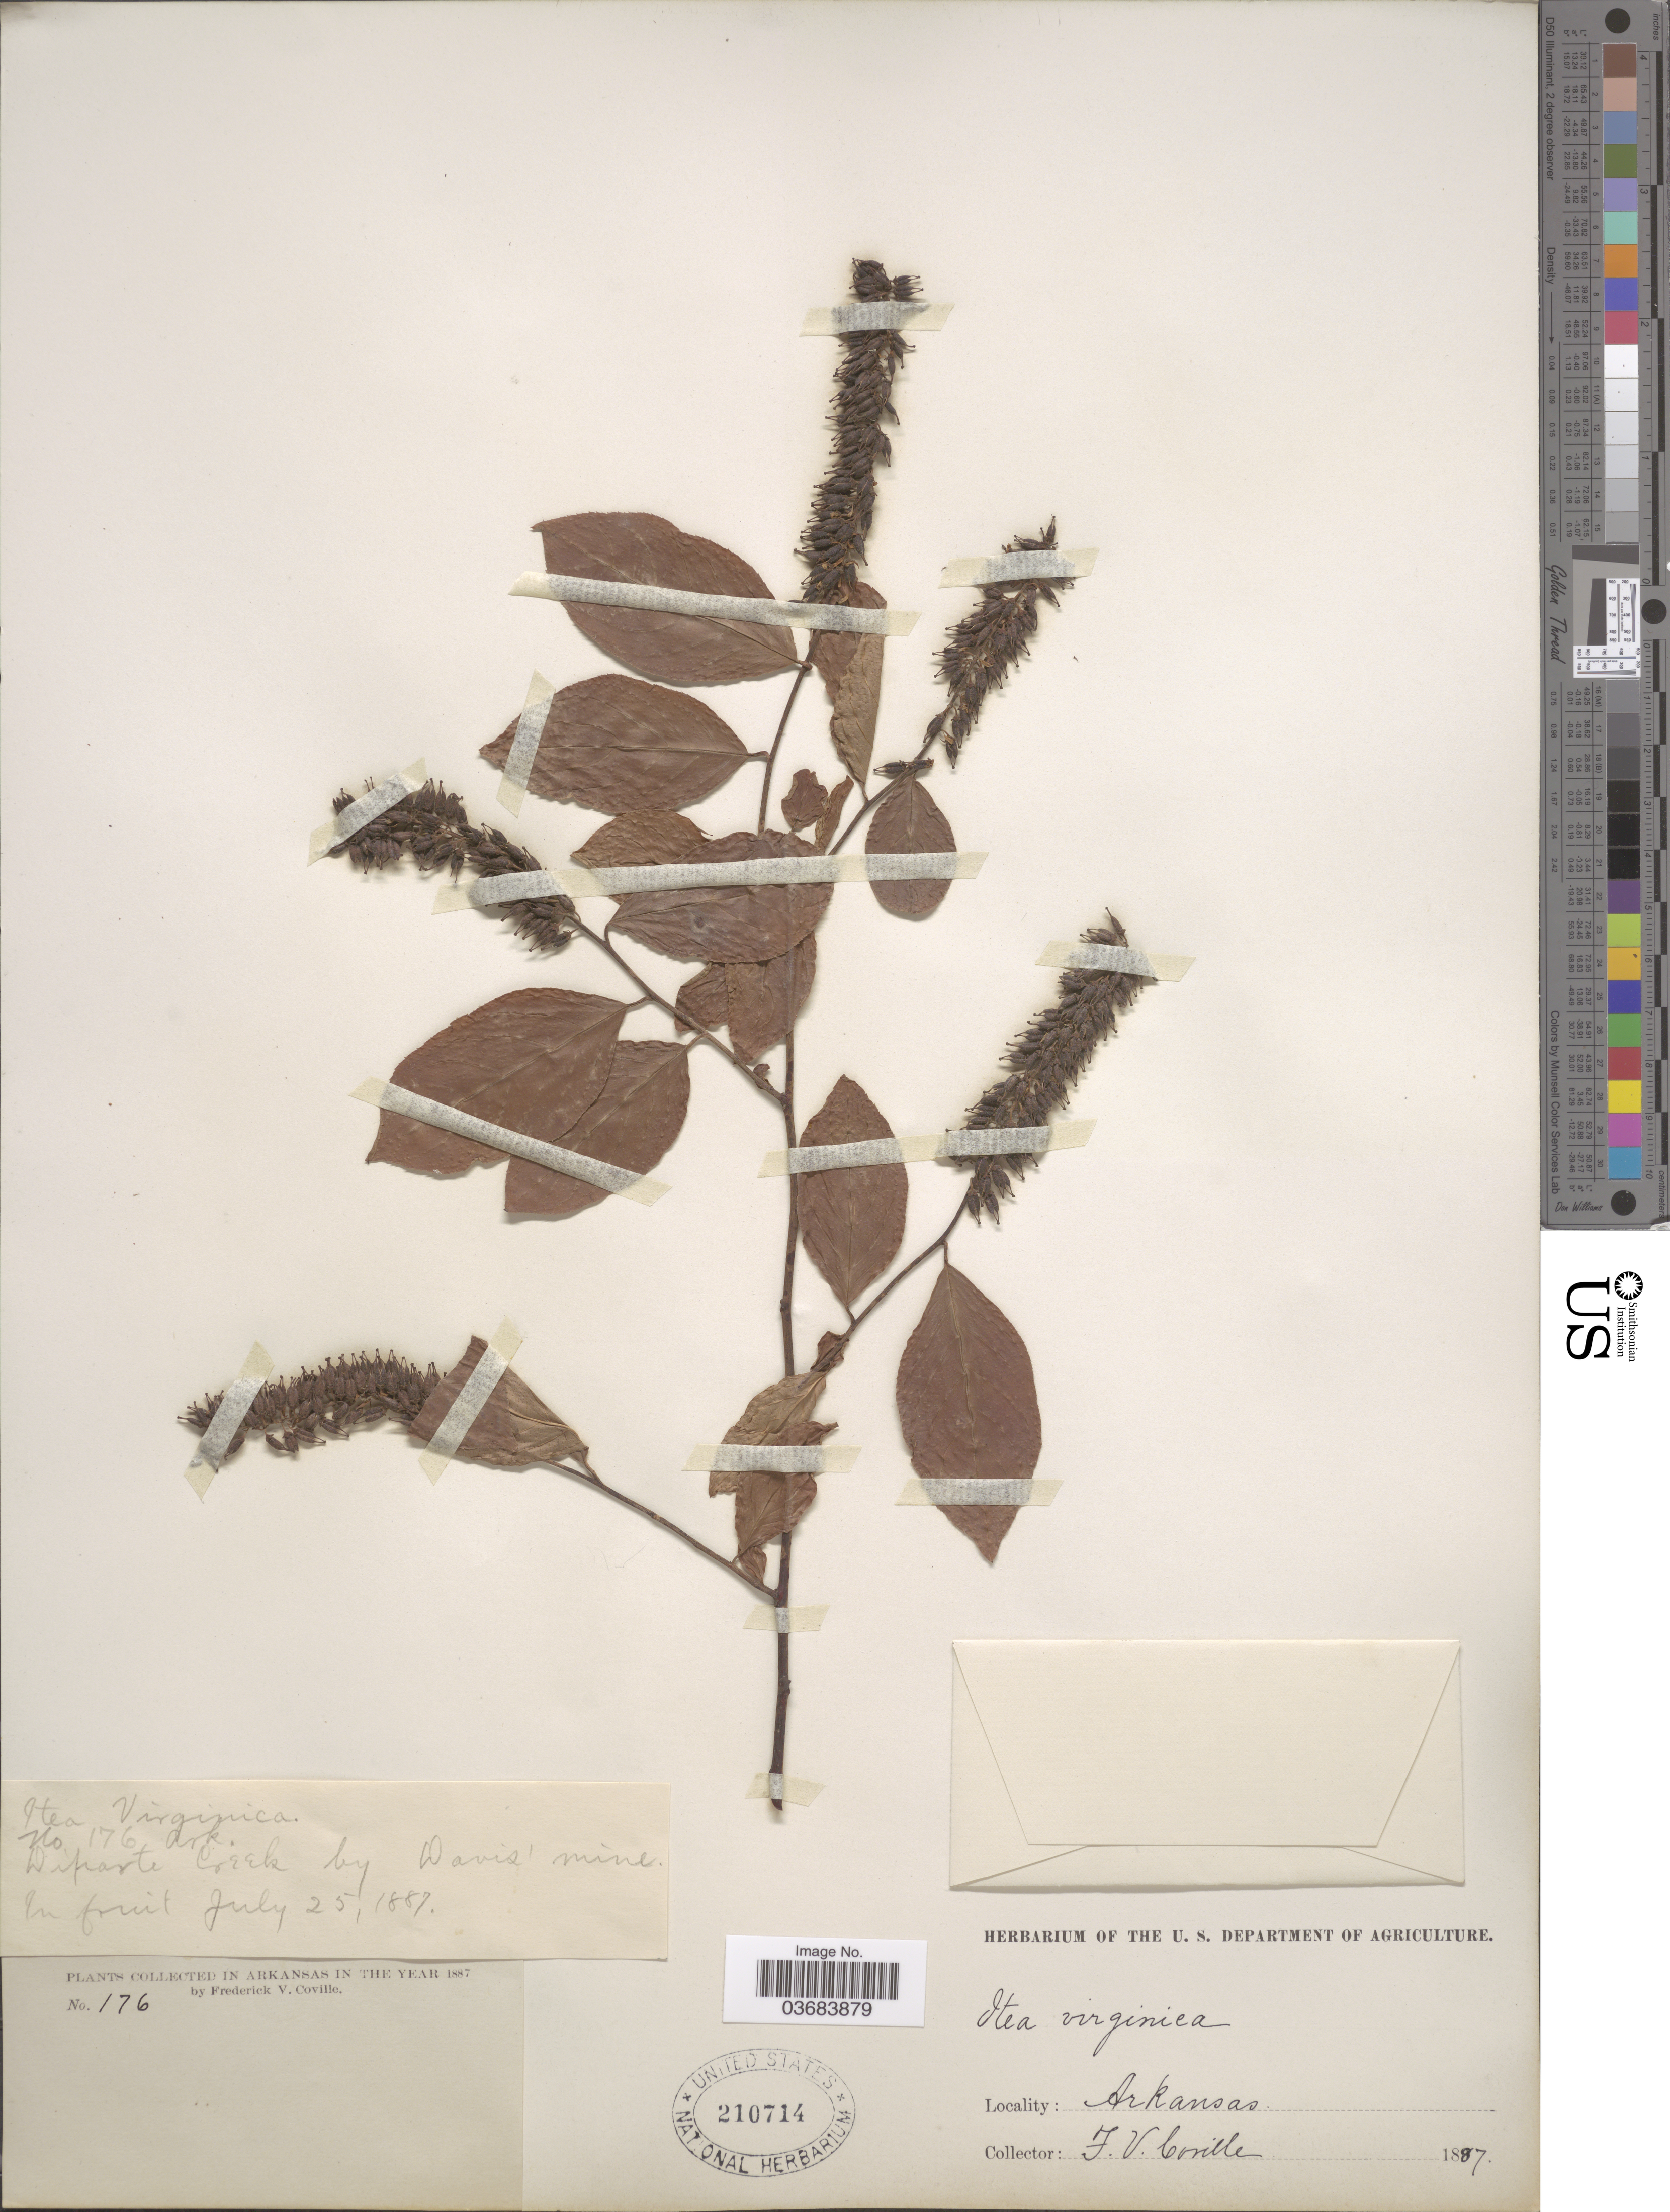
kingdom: Plantae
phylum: Tracheophyta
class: Magnoliopsida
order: Saxifragales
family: Iteaceae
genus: Itea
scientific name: Itea virginica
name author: L.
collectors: F. V. Coville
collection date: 1887-07-25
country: United States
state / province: Arkansas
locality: Diparte Creek by Davis' mine.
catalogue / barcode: US 210714